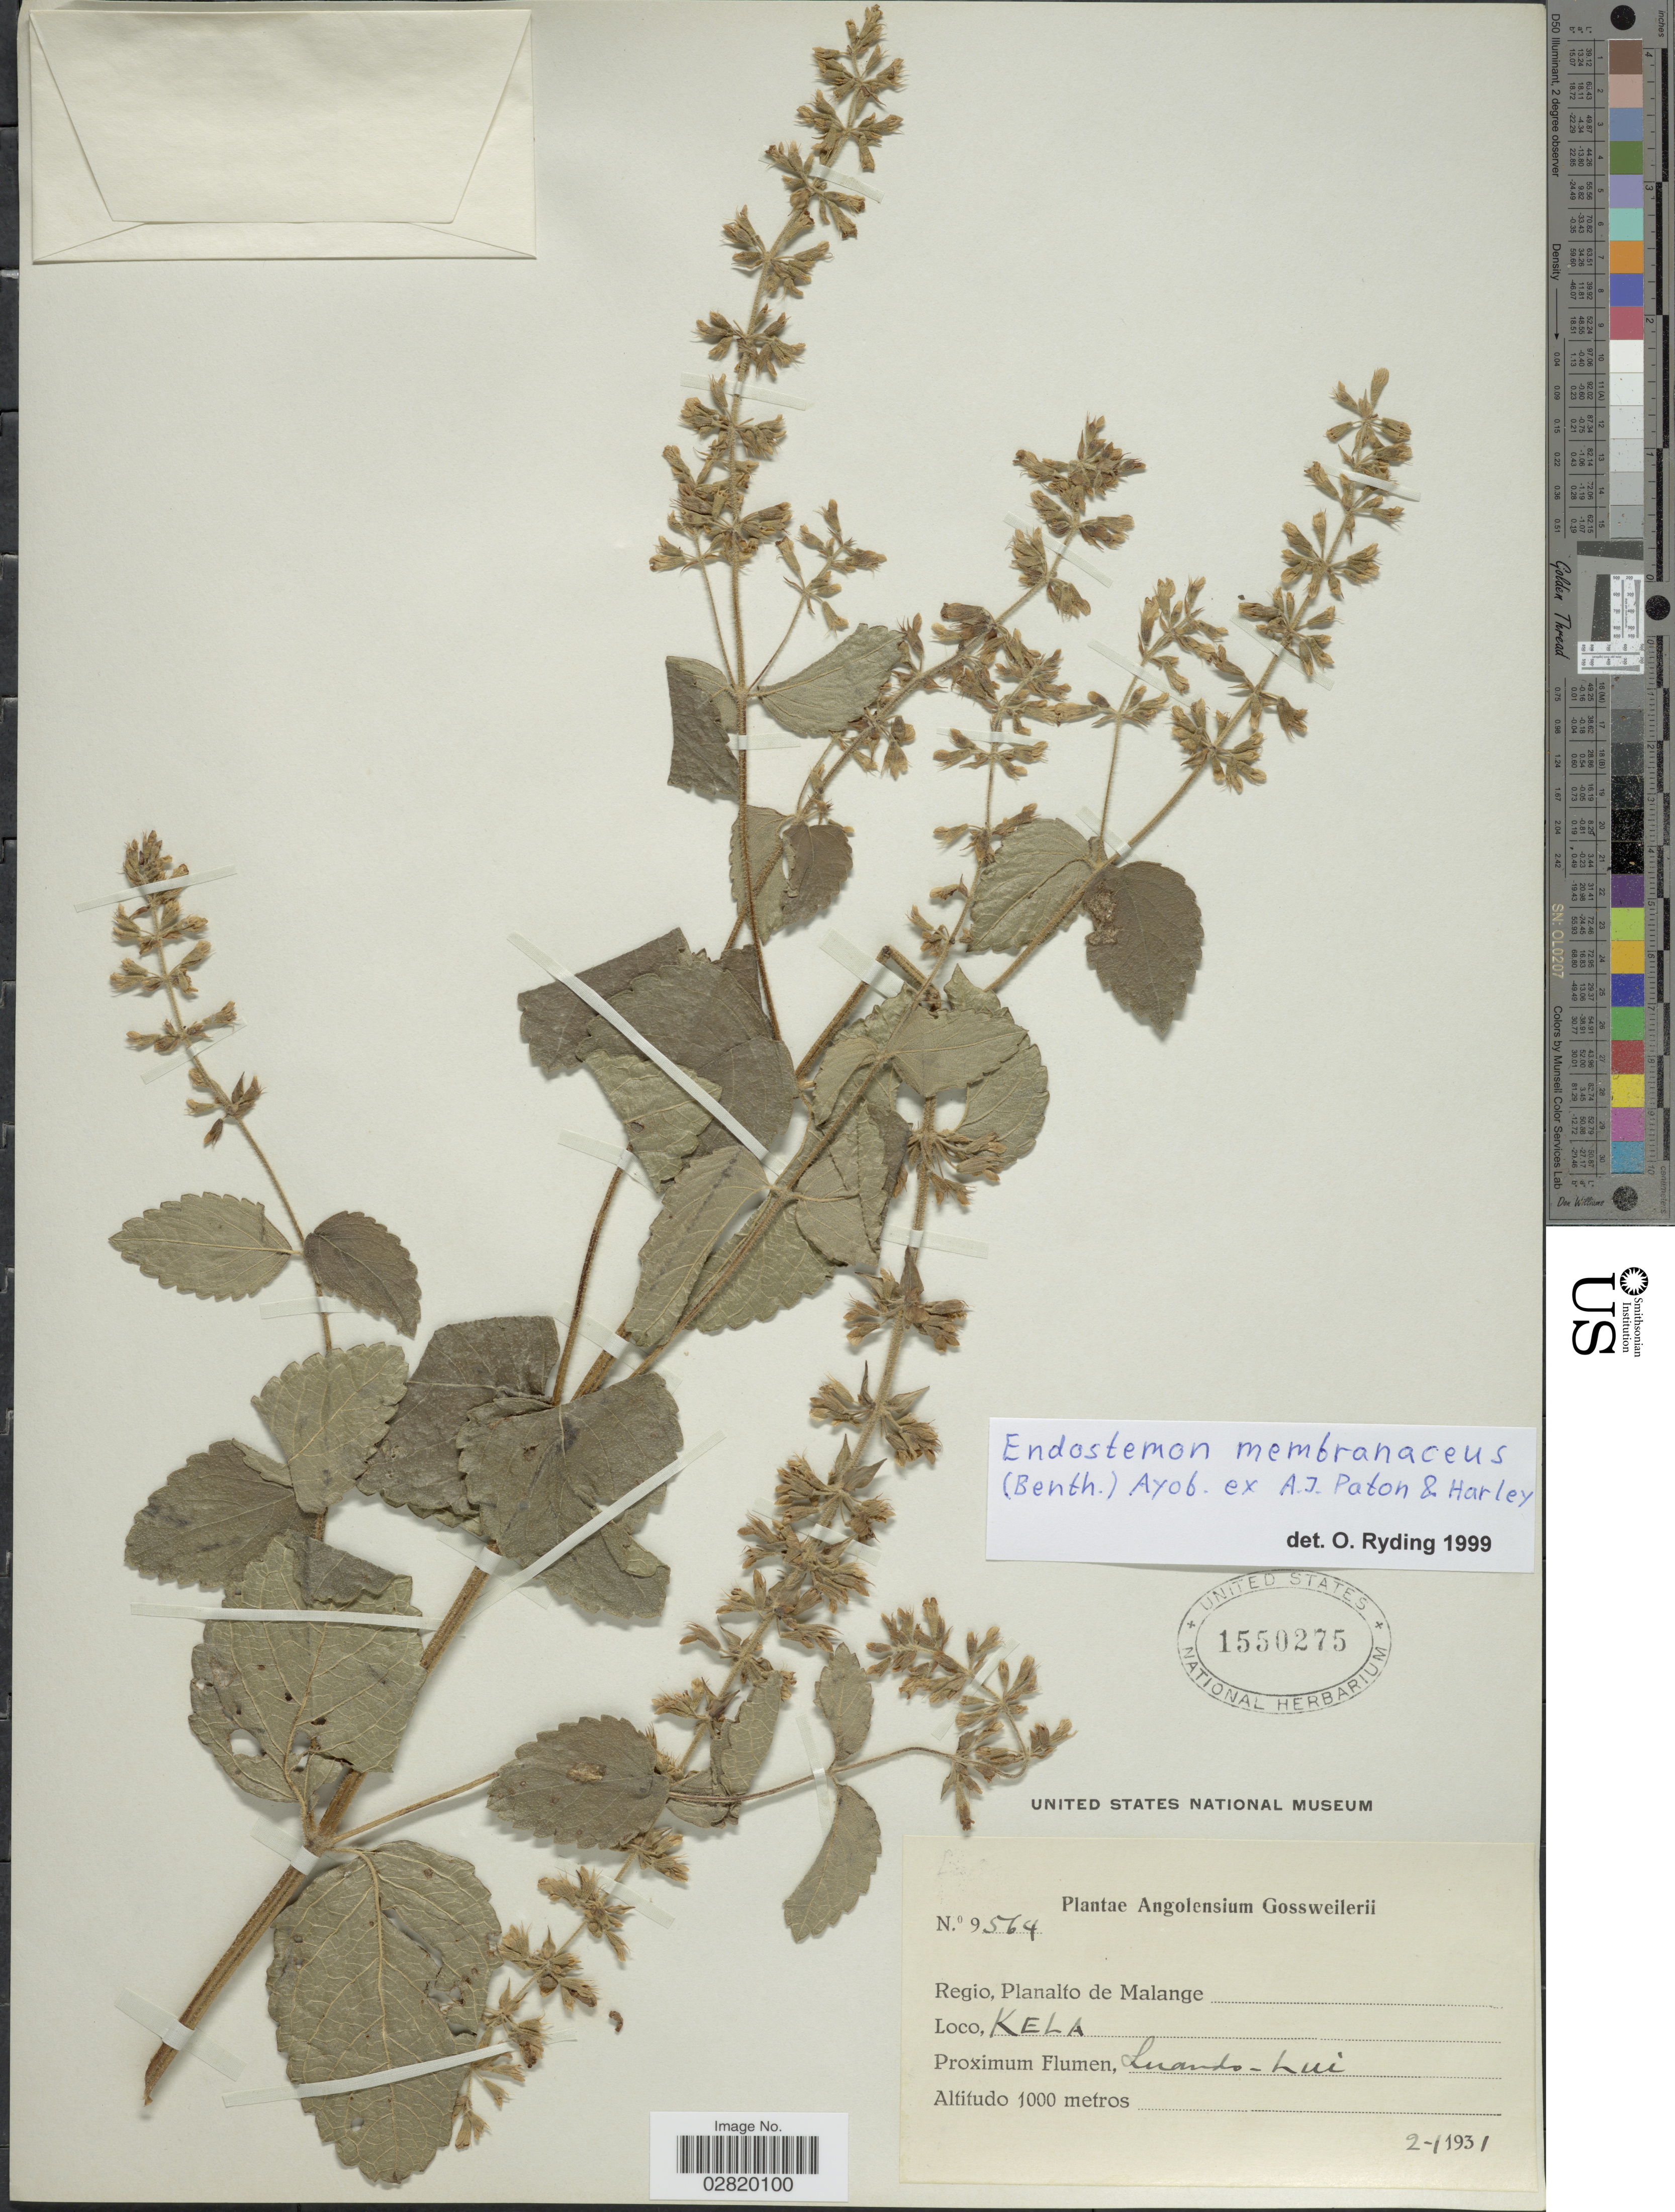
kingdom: Plantae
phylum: Tracheophyta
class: Magnoliopsida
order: Lamiales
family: Lamiaceae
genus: Endostemon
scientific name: Endostemon membranaceus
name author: (Benth.) Ayobangira ex A.J. Paton & Harley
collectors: J. Gossweiler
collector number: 9564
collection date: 1931-01-02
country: Angola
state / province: Luanda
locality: Regio, Planalto de Malange, Kela, Proximum Flumen, Luanda-Lui.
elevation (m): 1000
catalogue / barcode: US 1550275